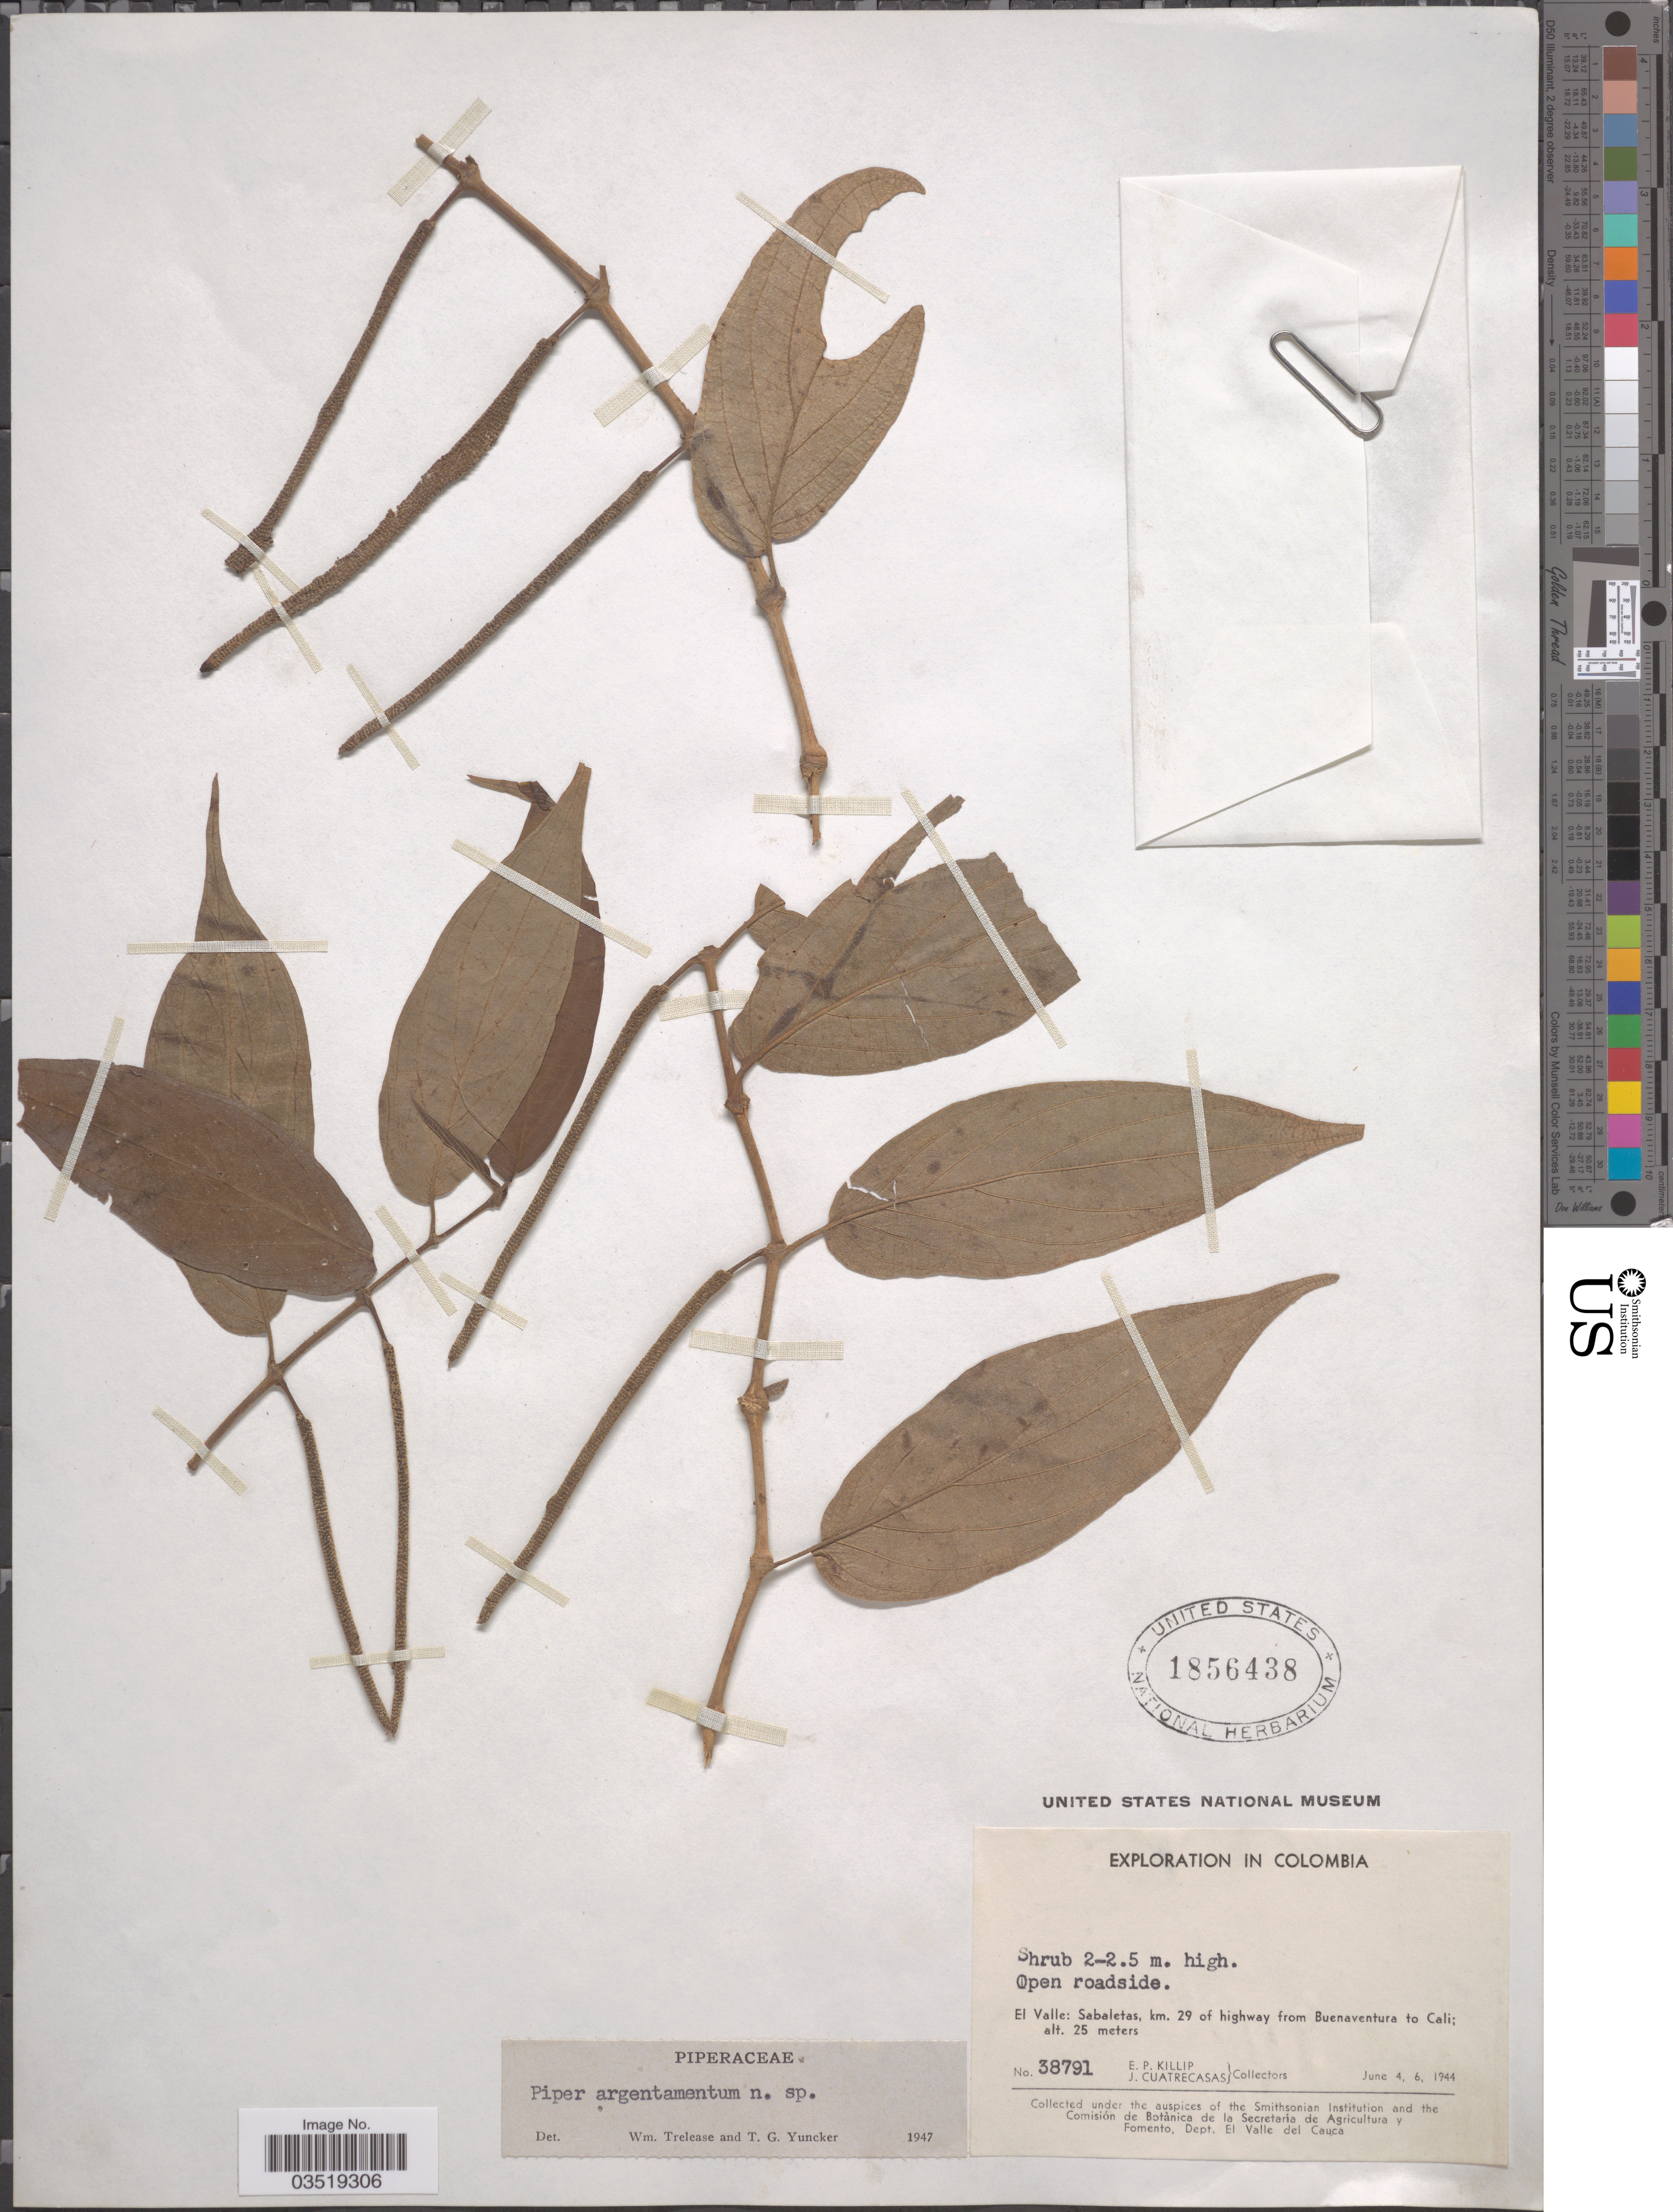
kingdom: Plantae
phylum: Tracheophyta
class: Magnoliopsida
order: Piperales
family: Piperaceae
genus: Piper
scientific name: Piper argentamentum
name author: Trel. & Yunck.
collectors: E. P. Killip & J. Cuatrecasas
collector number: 38791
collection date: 1944-06-04/1944-06-06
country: Colombia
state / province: Valle del Cauca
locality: El Valle: Sabaletas, km. 29 of highway from Buenaventura to Cali.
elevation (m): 25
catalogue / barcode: US 1856438